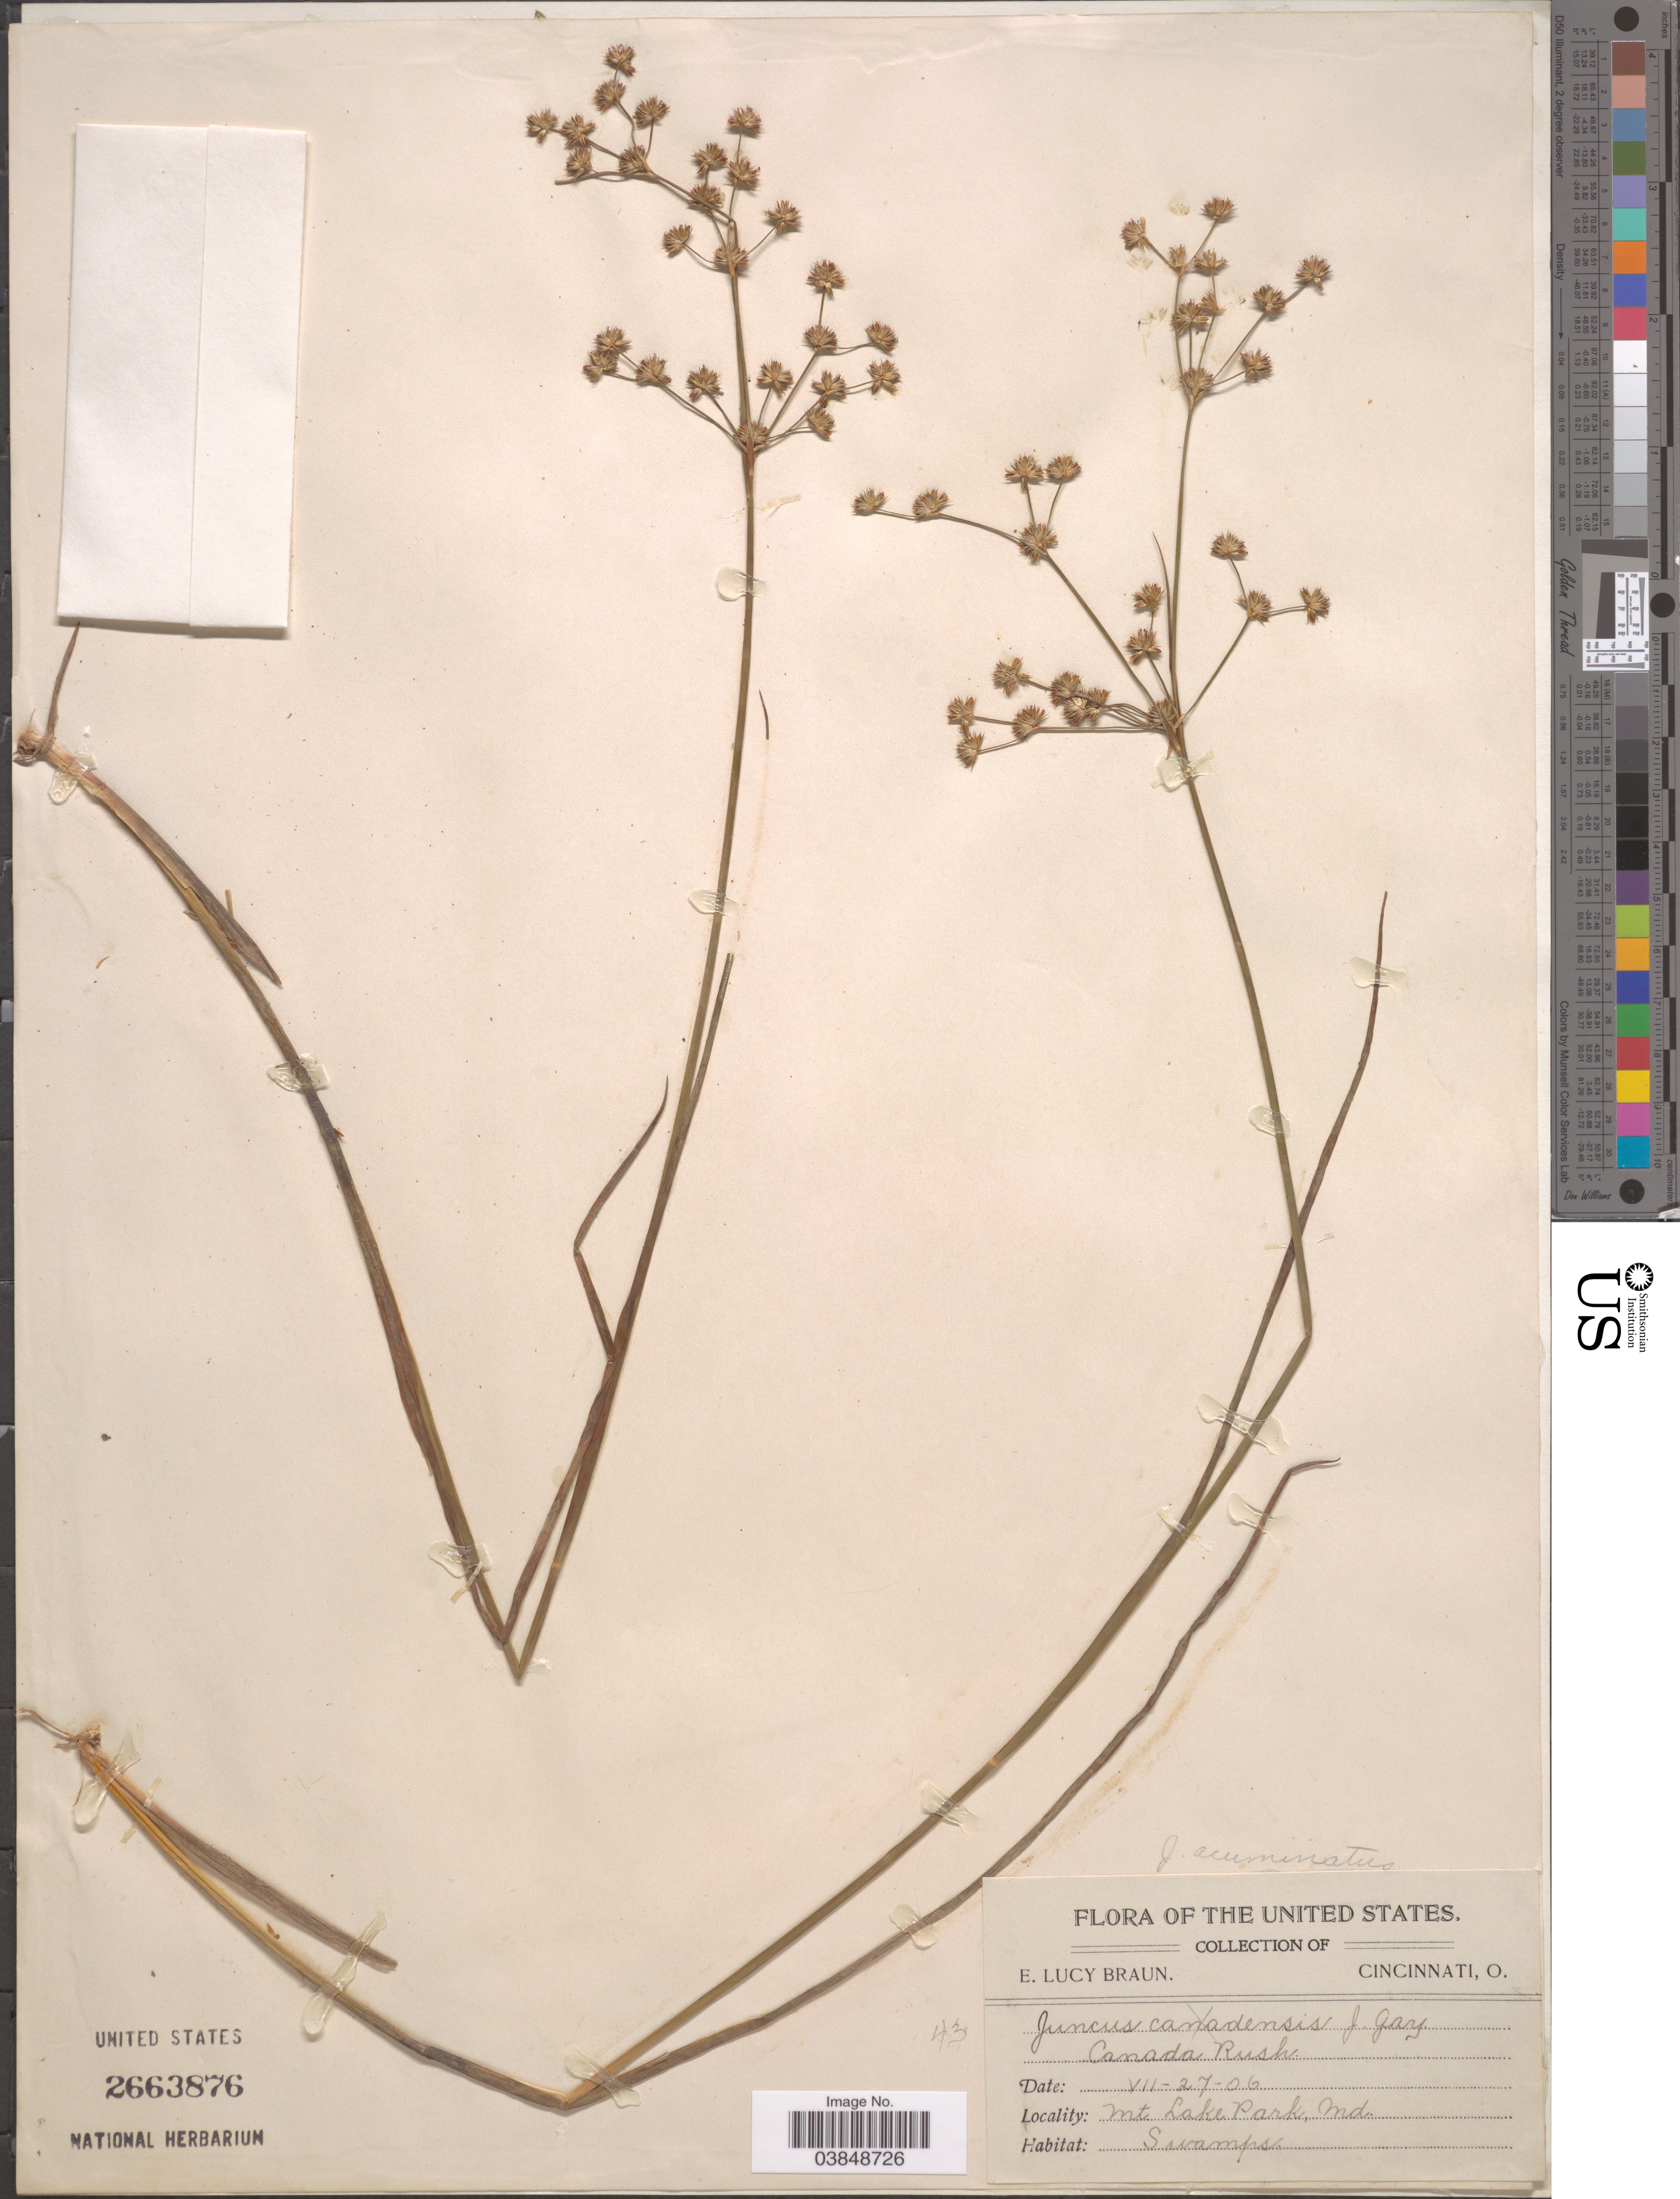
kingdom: Plantae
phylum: Tracheophyta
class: Liliopsida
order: Poales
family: Juncaceae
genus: Juncus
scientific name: Juncus acuminatus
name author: Michx.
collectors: E. L. Braun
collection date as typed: Transcribed d/m/y: 27/7/6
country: United States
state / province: Maryland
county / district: Garrett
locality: Mt. Lake Park.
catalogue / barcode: US 2663876